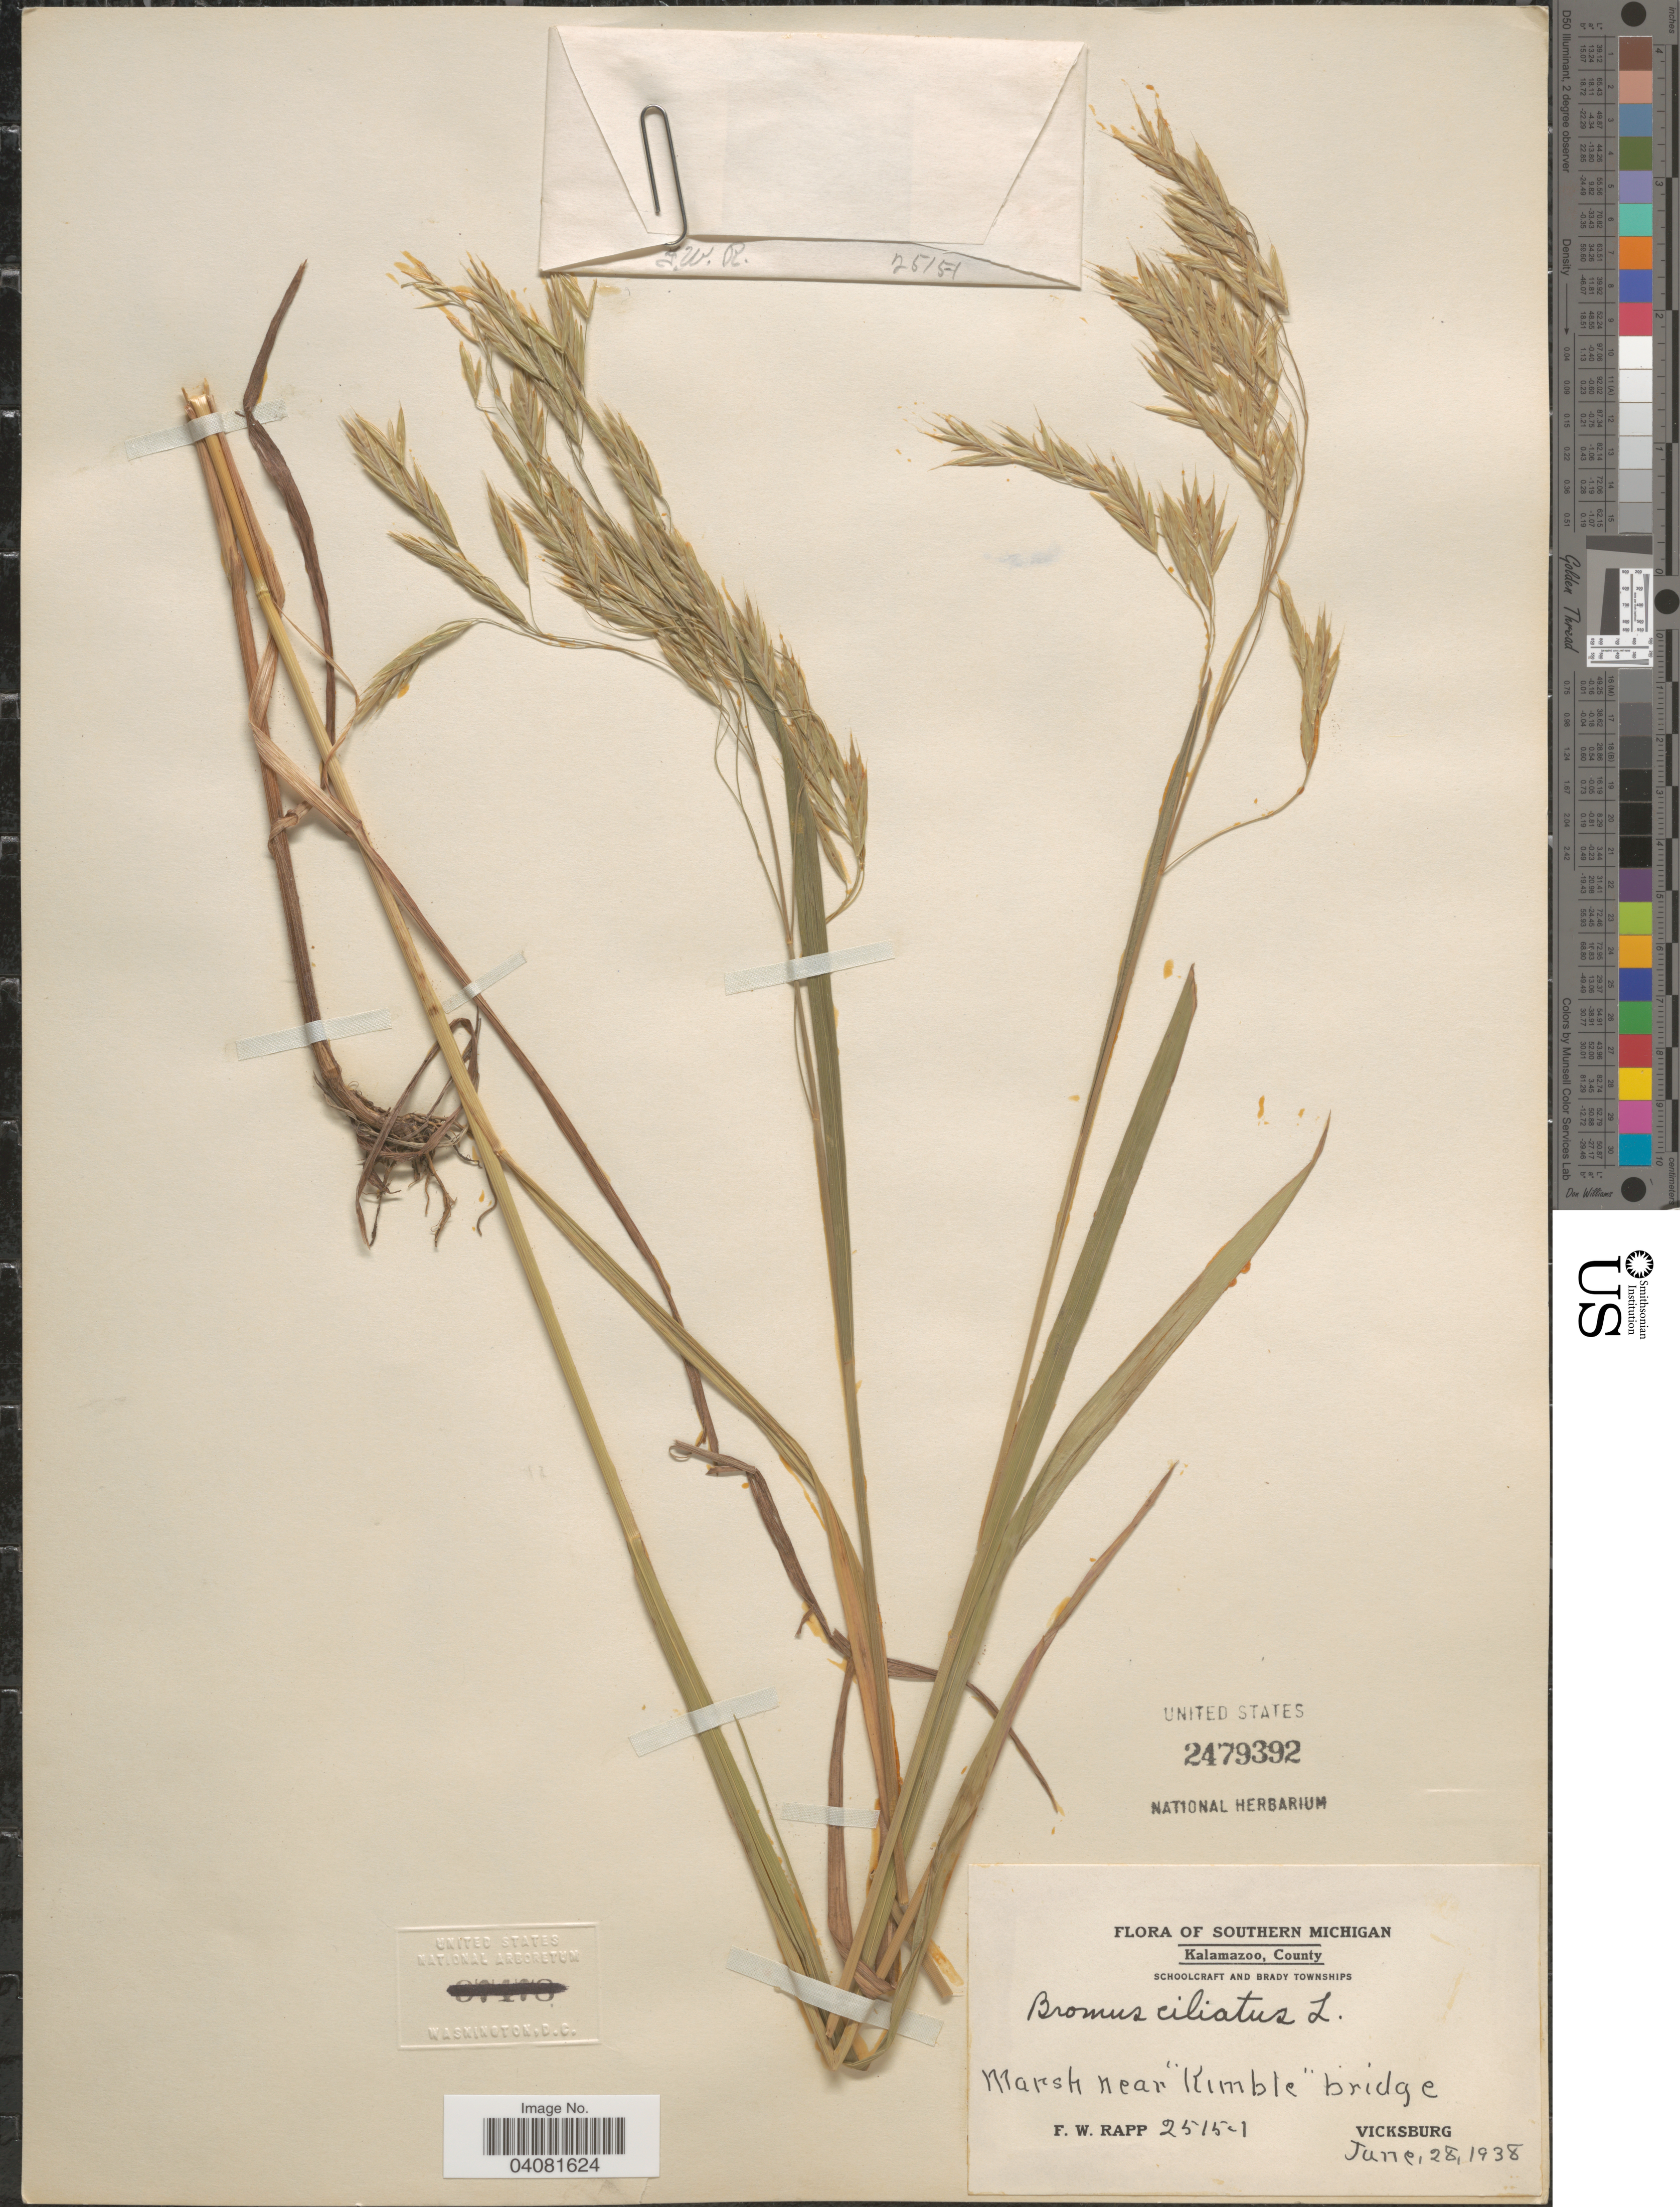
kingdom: Plantae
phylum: Tracheophyta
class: Liliopsida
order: Poales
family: Poaceae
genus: Bromus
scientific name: Bromus ciliatus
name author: L.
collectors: F. Rapp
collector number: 251501*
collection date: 1938-06-28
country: United States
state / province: Michigan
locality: Southern Michigan. Kalamazoo, County. Schoolcraft and Brady Townships. Marsh near "Kimble" bridge. Vicksburg.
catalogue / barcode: US 2479392